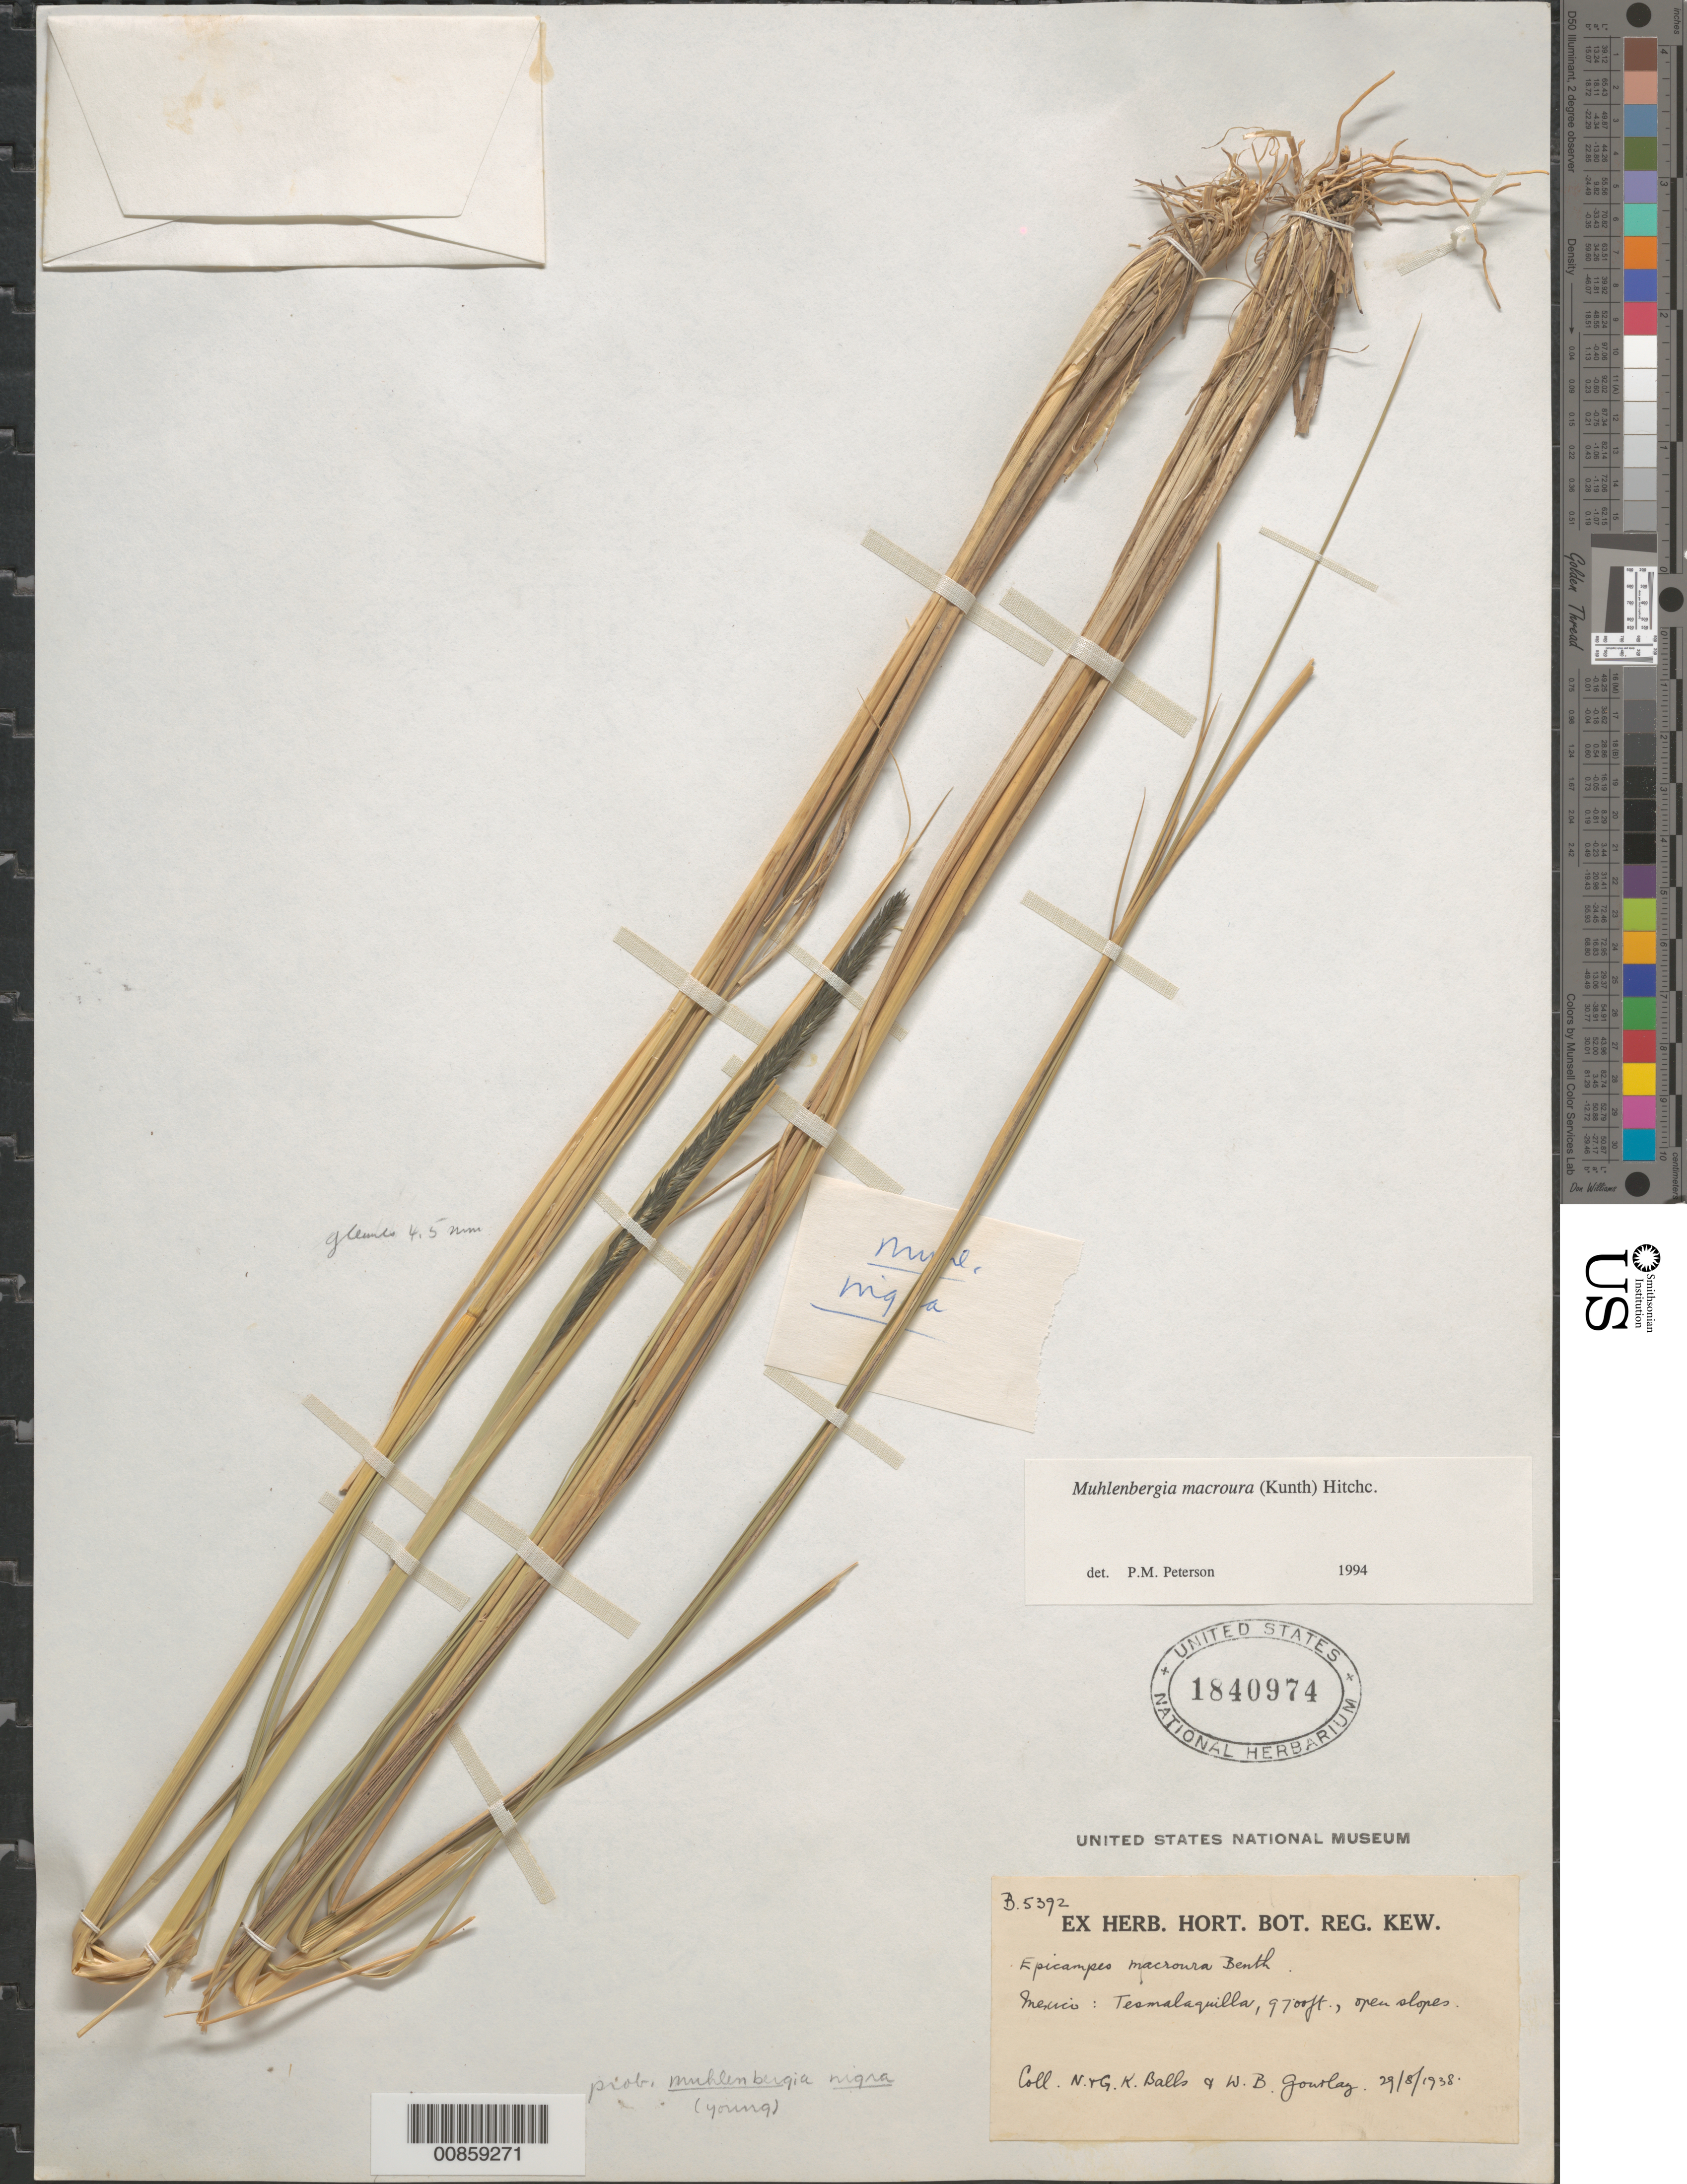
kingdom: Plantae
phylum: Tracheophyta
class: Liliopsida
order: Poales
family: Poaceae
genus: Muhlenbergia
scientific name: Muhlenbergia macroura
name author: (Kunth) Hitchc.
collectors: E. K. Balls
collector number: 5392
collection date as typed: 29 Aug 1938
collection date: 1938-08-29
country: Mexico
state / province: México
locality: Tesmalaquilla, Mex.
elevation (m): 2957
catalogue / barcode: US 1840974